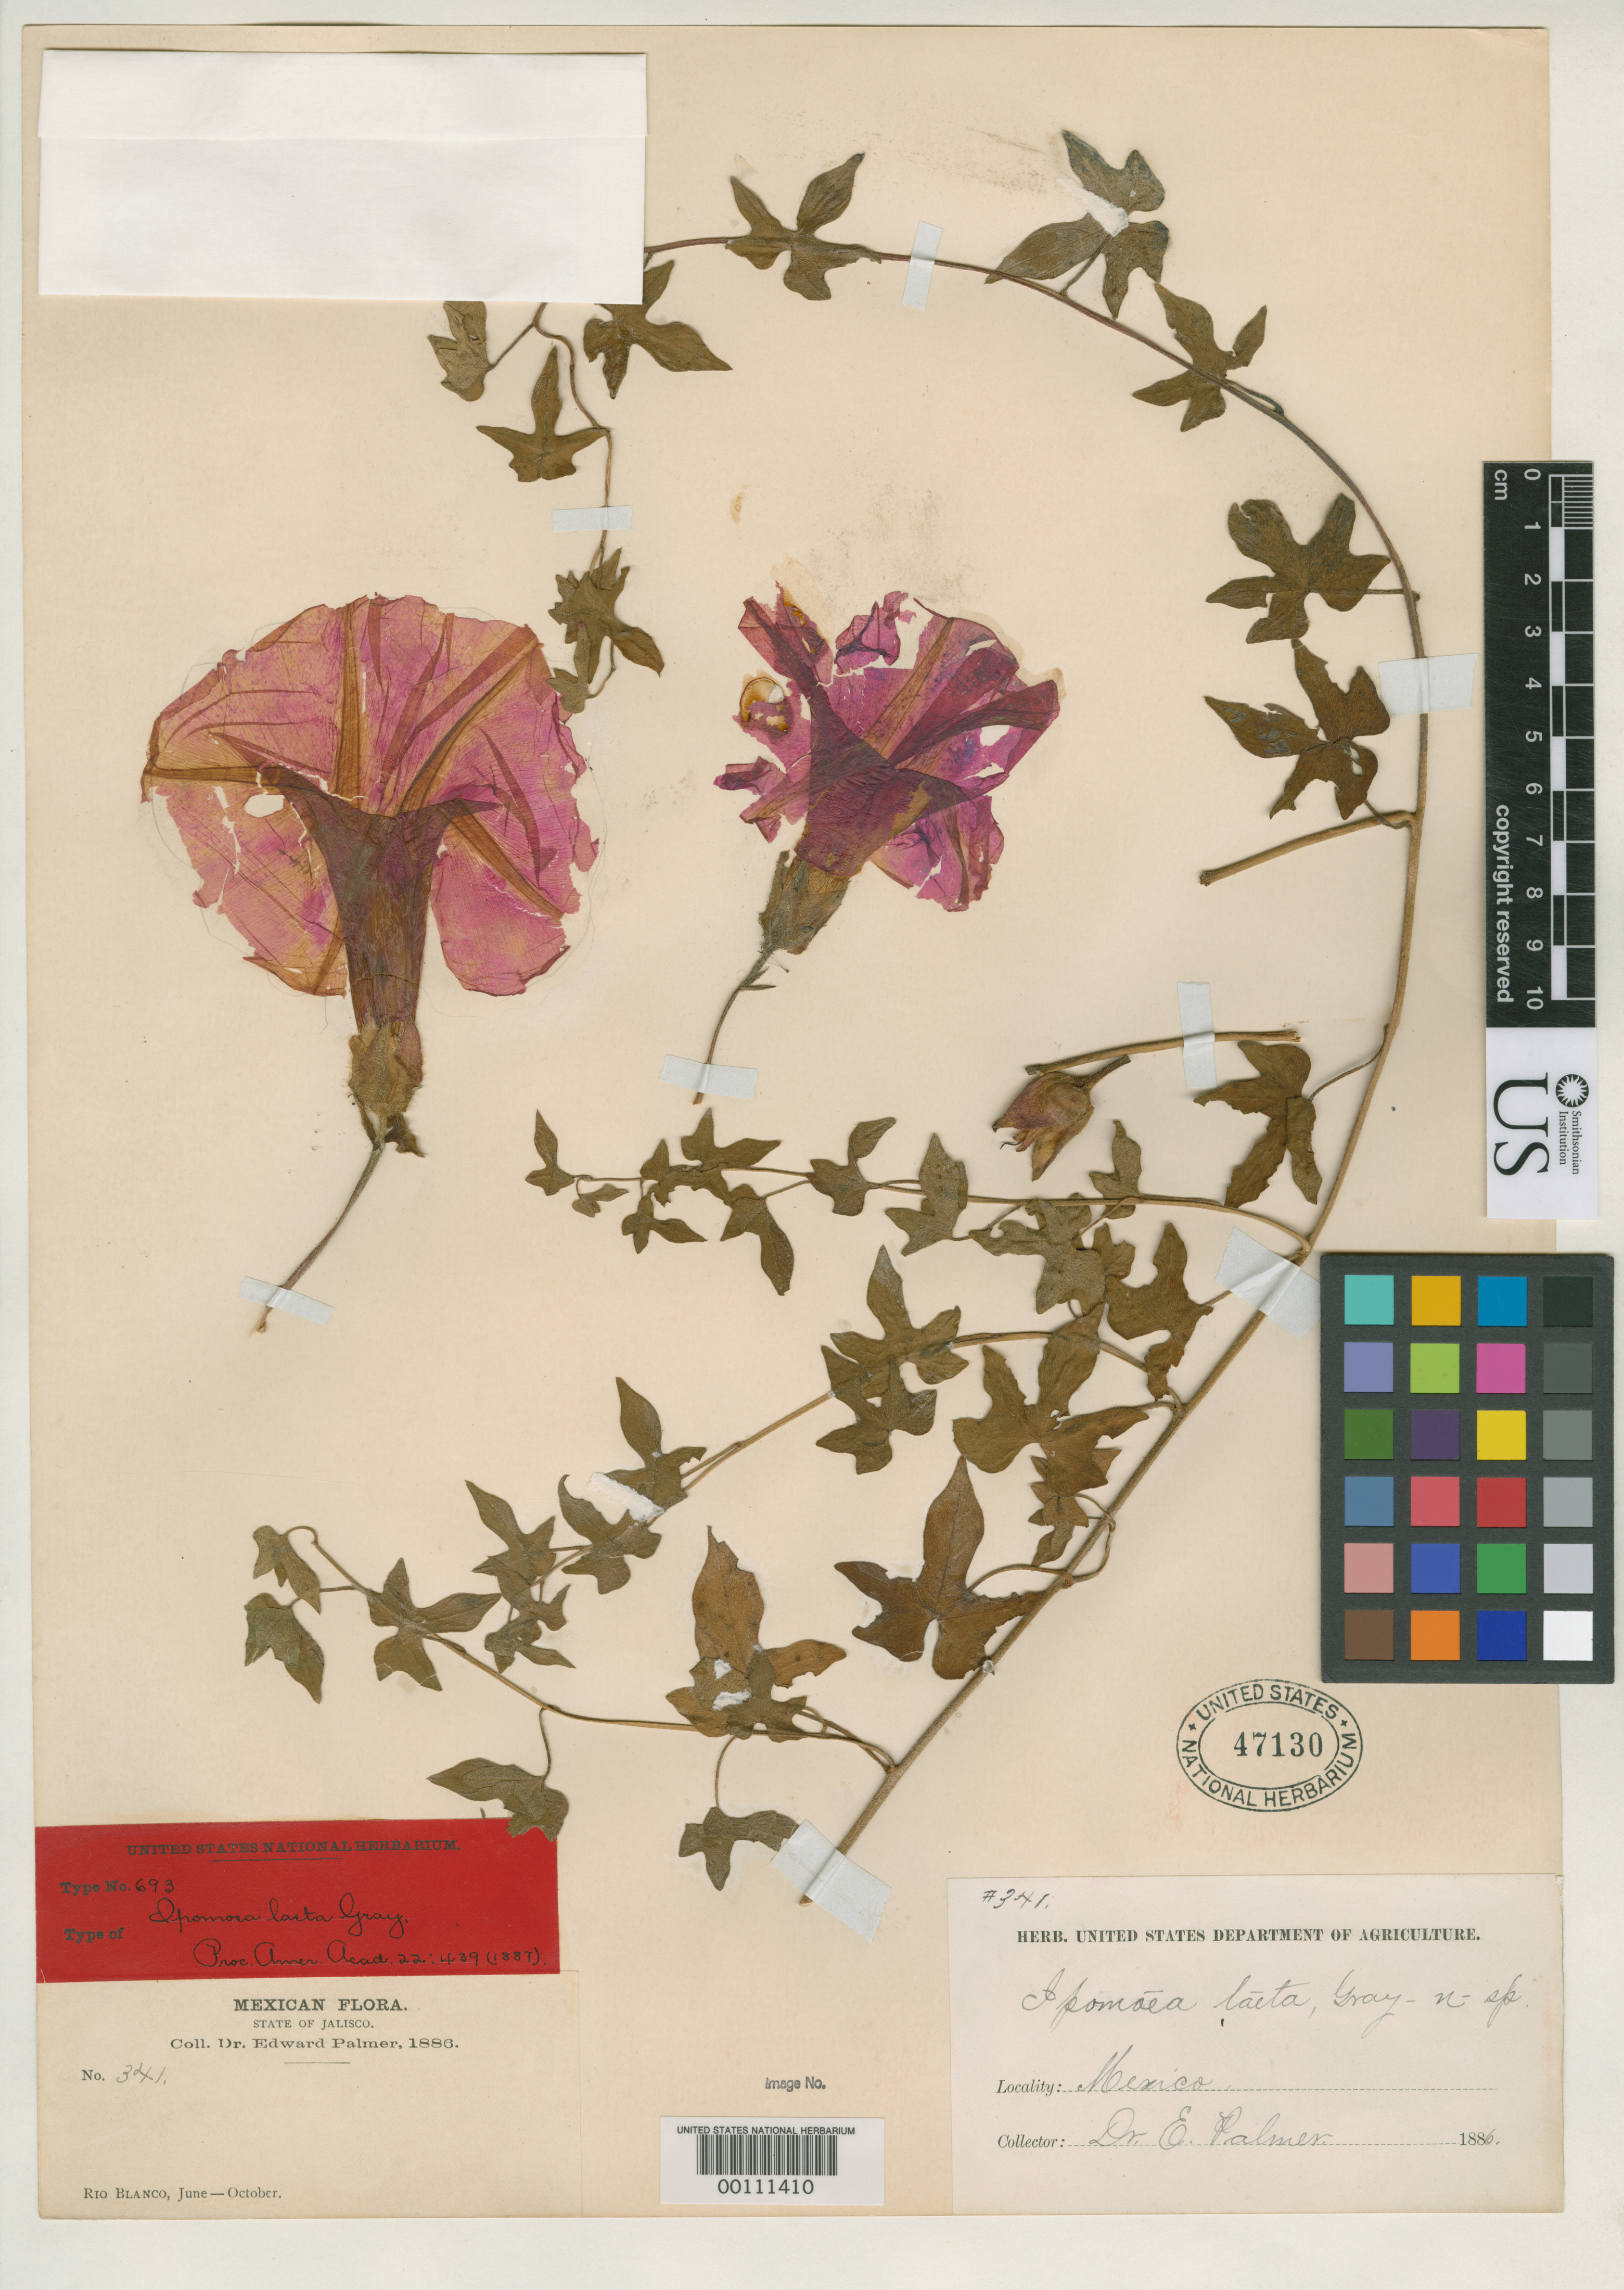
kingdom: Plantae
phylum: Tracheophyta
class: Magnoliopsida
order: Solanales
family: Convolvulaceae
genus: Ipomoea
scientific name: Ipomoea laeta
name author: A. Gray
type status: Isotype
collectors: E. Palmer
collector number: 341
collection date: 1886-06/1886-10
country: Mexico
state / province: Jalisco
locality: Rio Blanco.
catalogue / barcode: US 47130